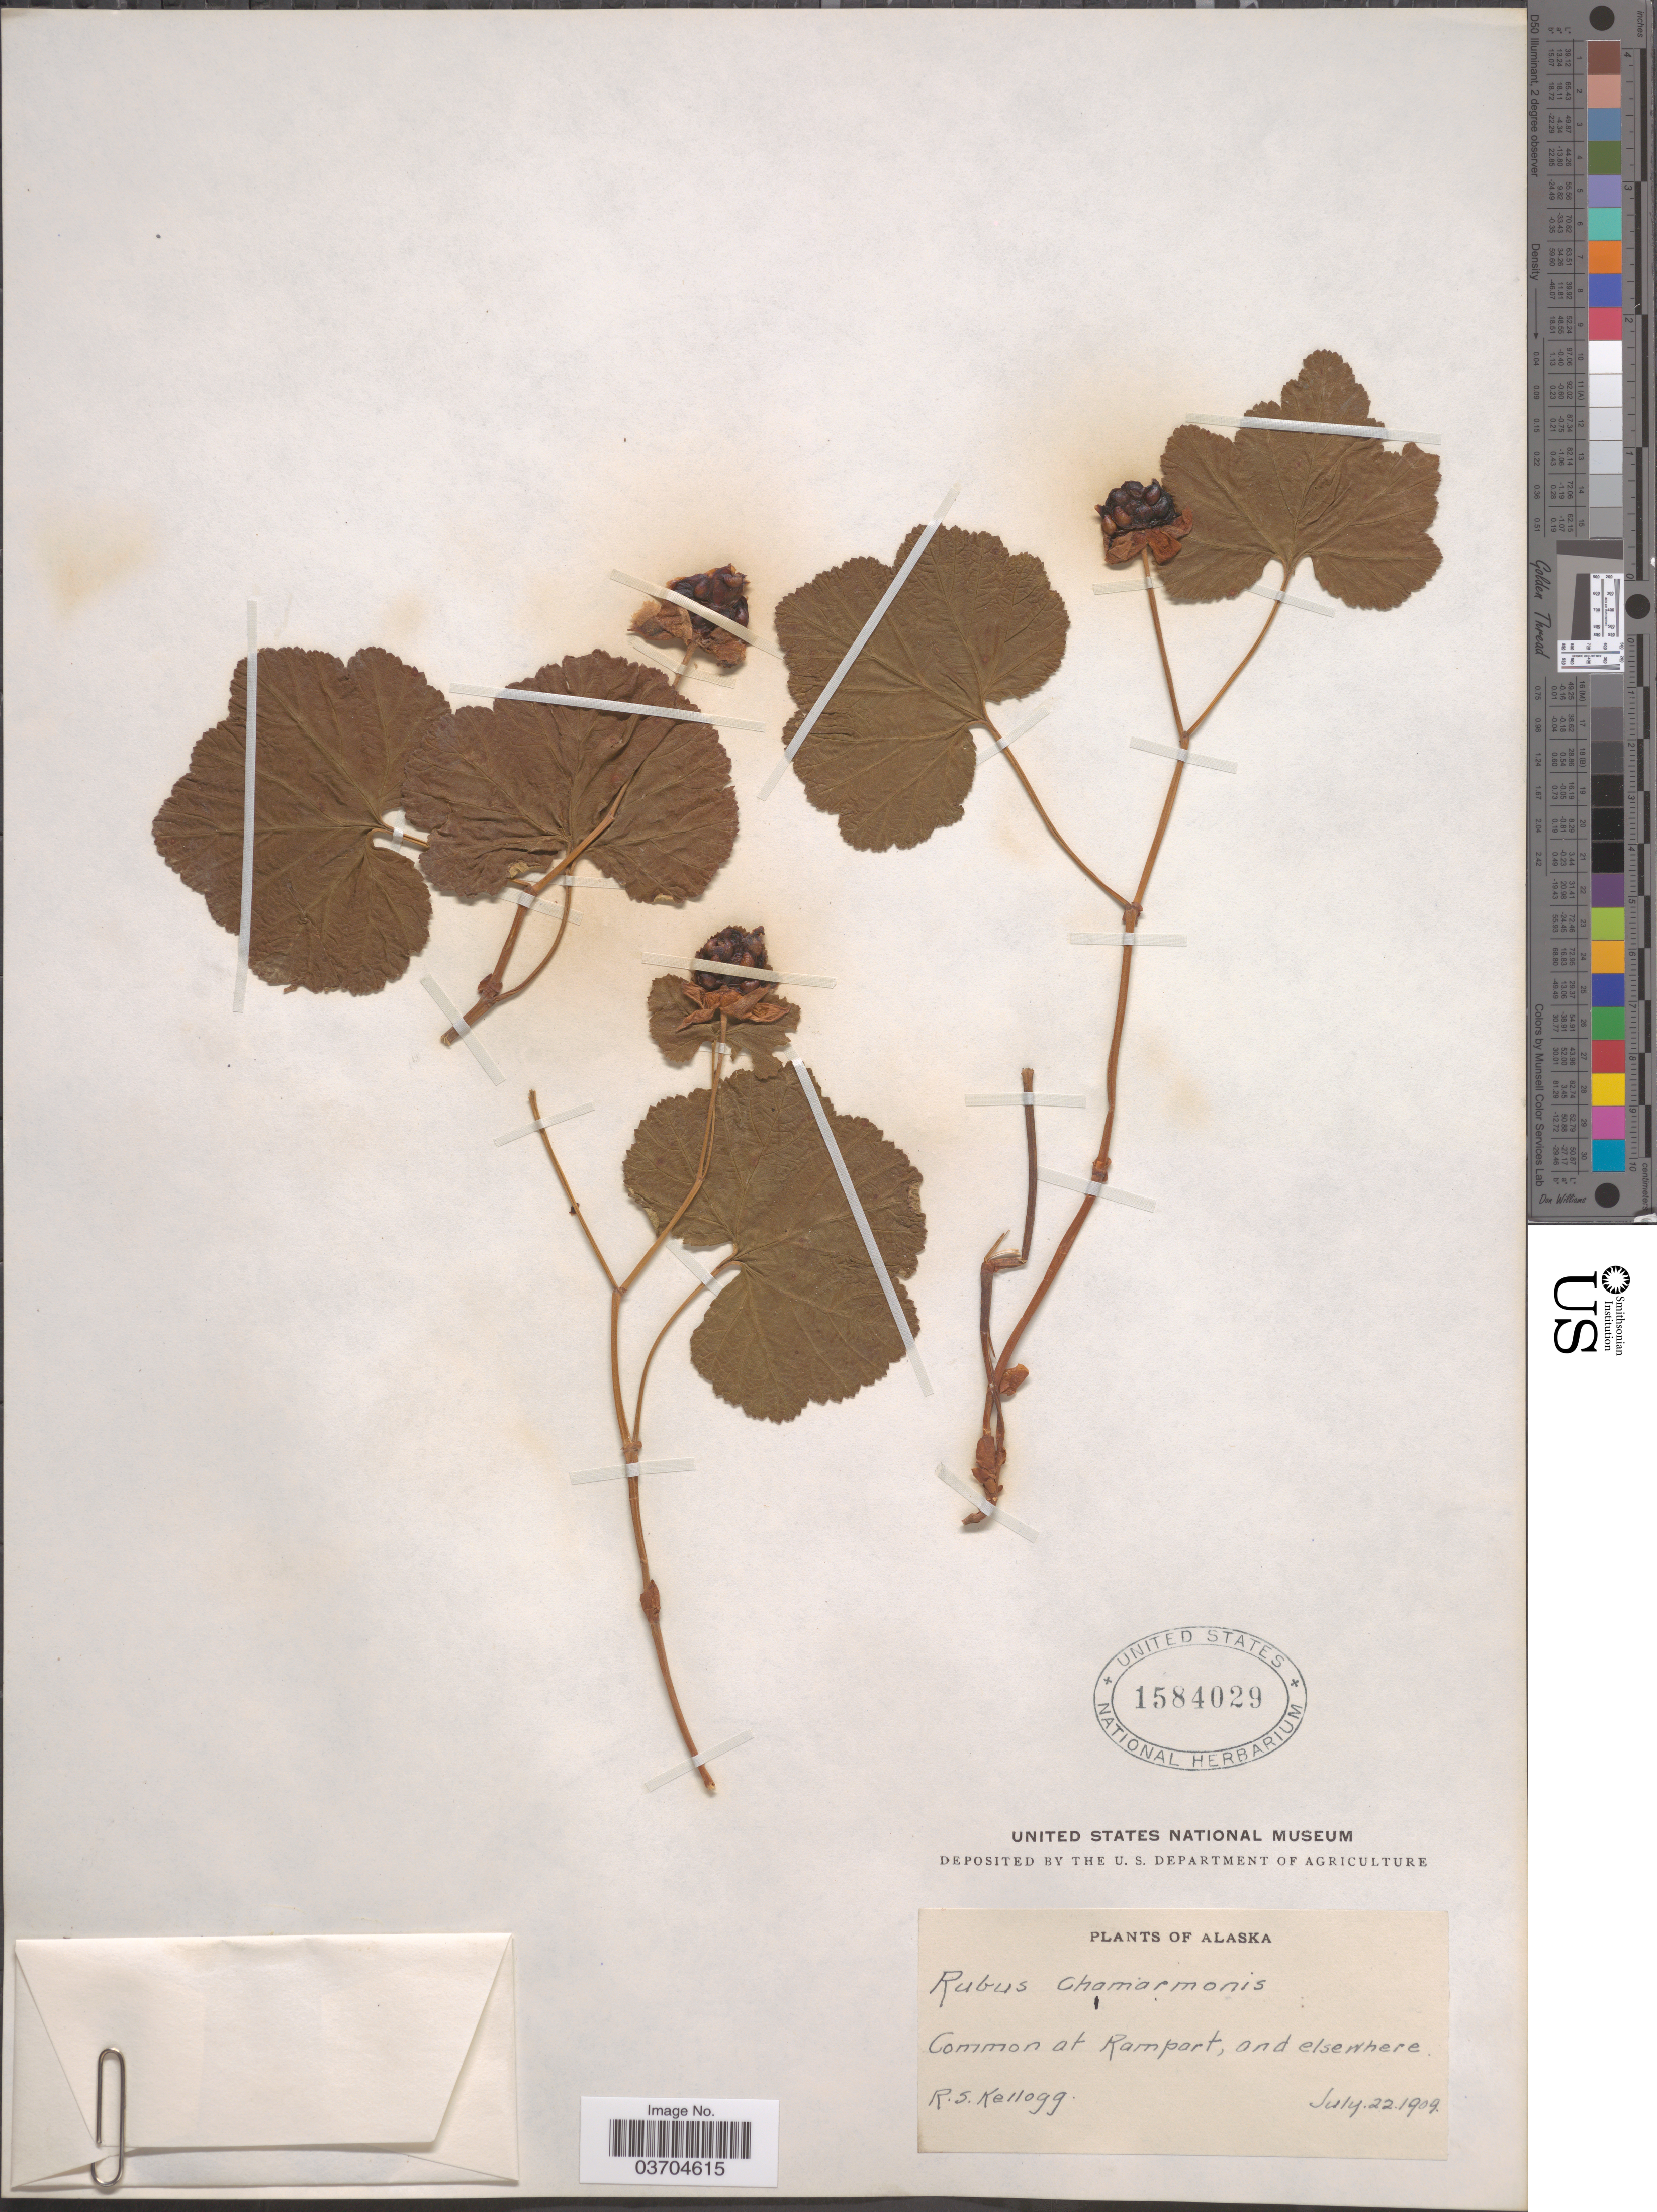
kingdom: Plantae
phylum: Tracheophyta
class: Magnoliopsida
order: Rosales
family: Rosaceae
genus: Rubus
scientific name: Rubus chamaemorus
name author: L.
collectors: R. Kellogg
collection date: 1909-07-22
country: United States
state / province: Alaska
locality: At Rampart, and elsewhere.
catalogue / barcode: US 1584029